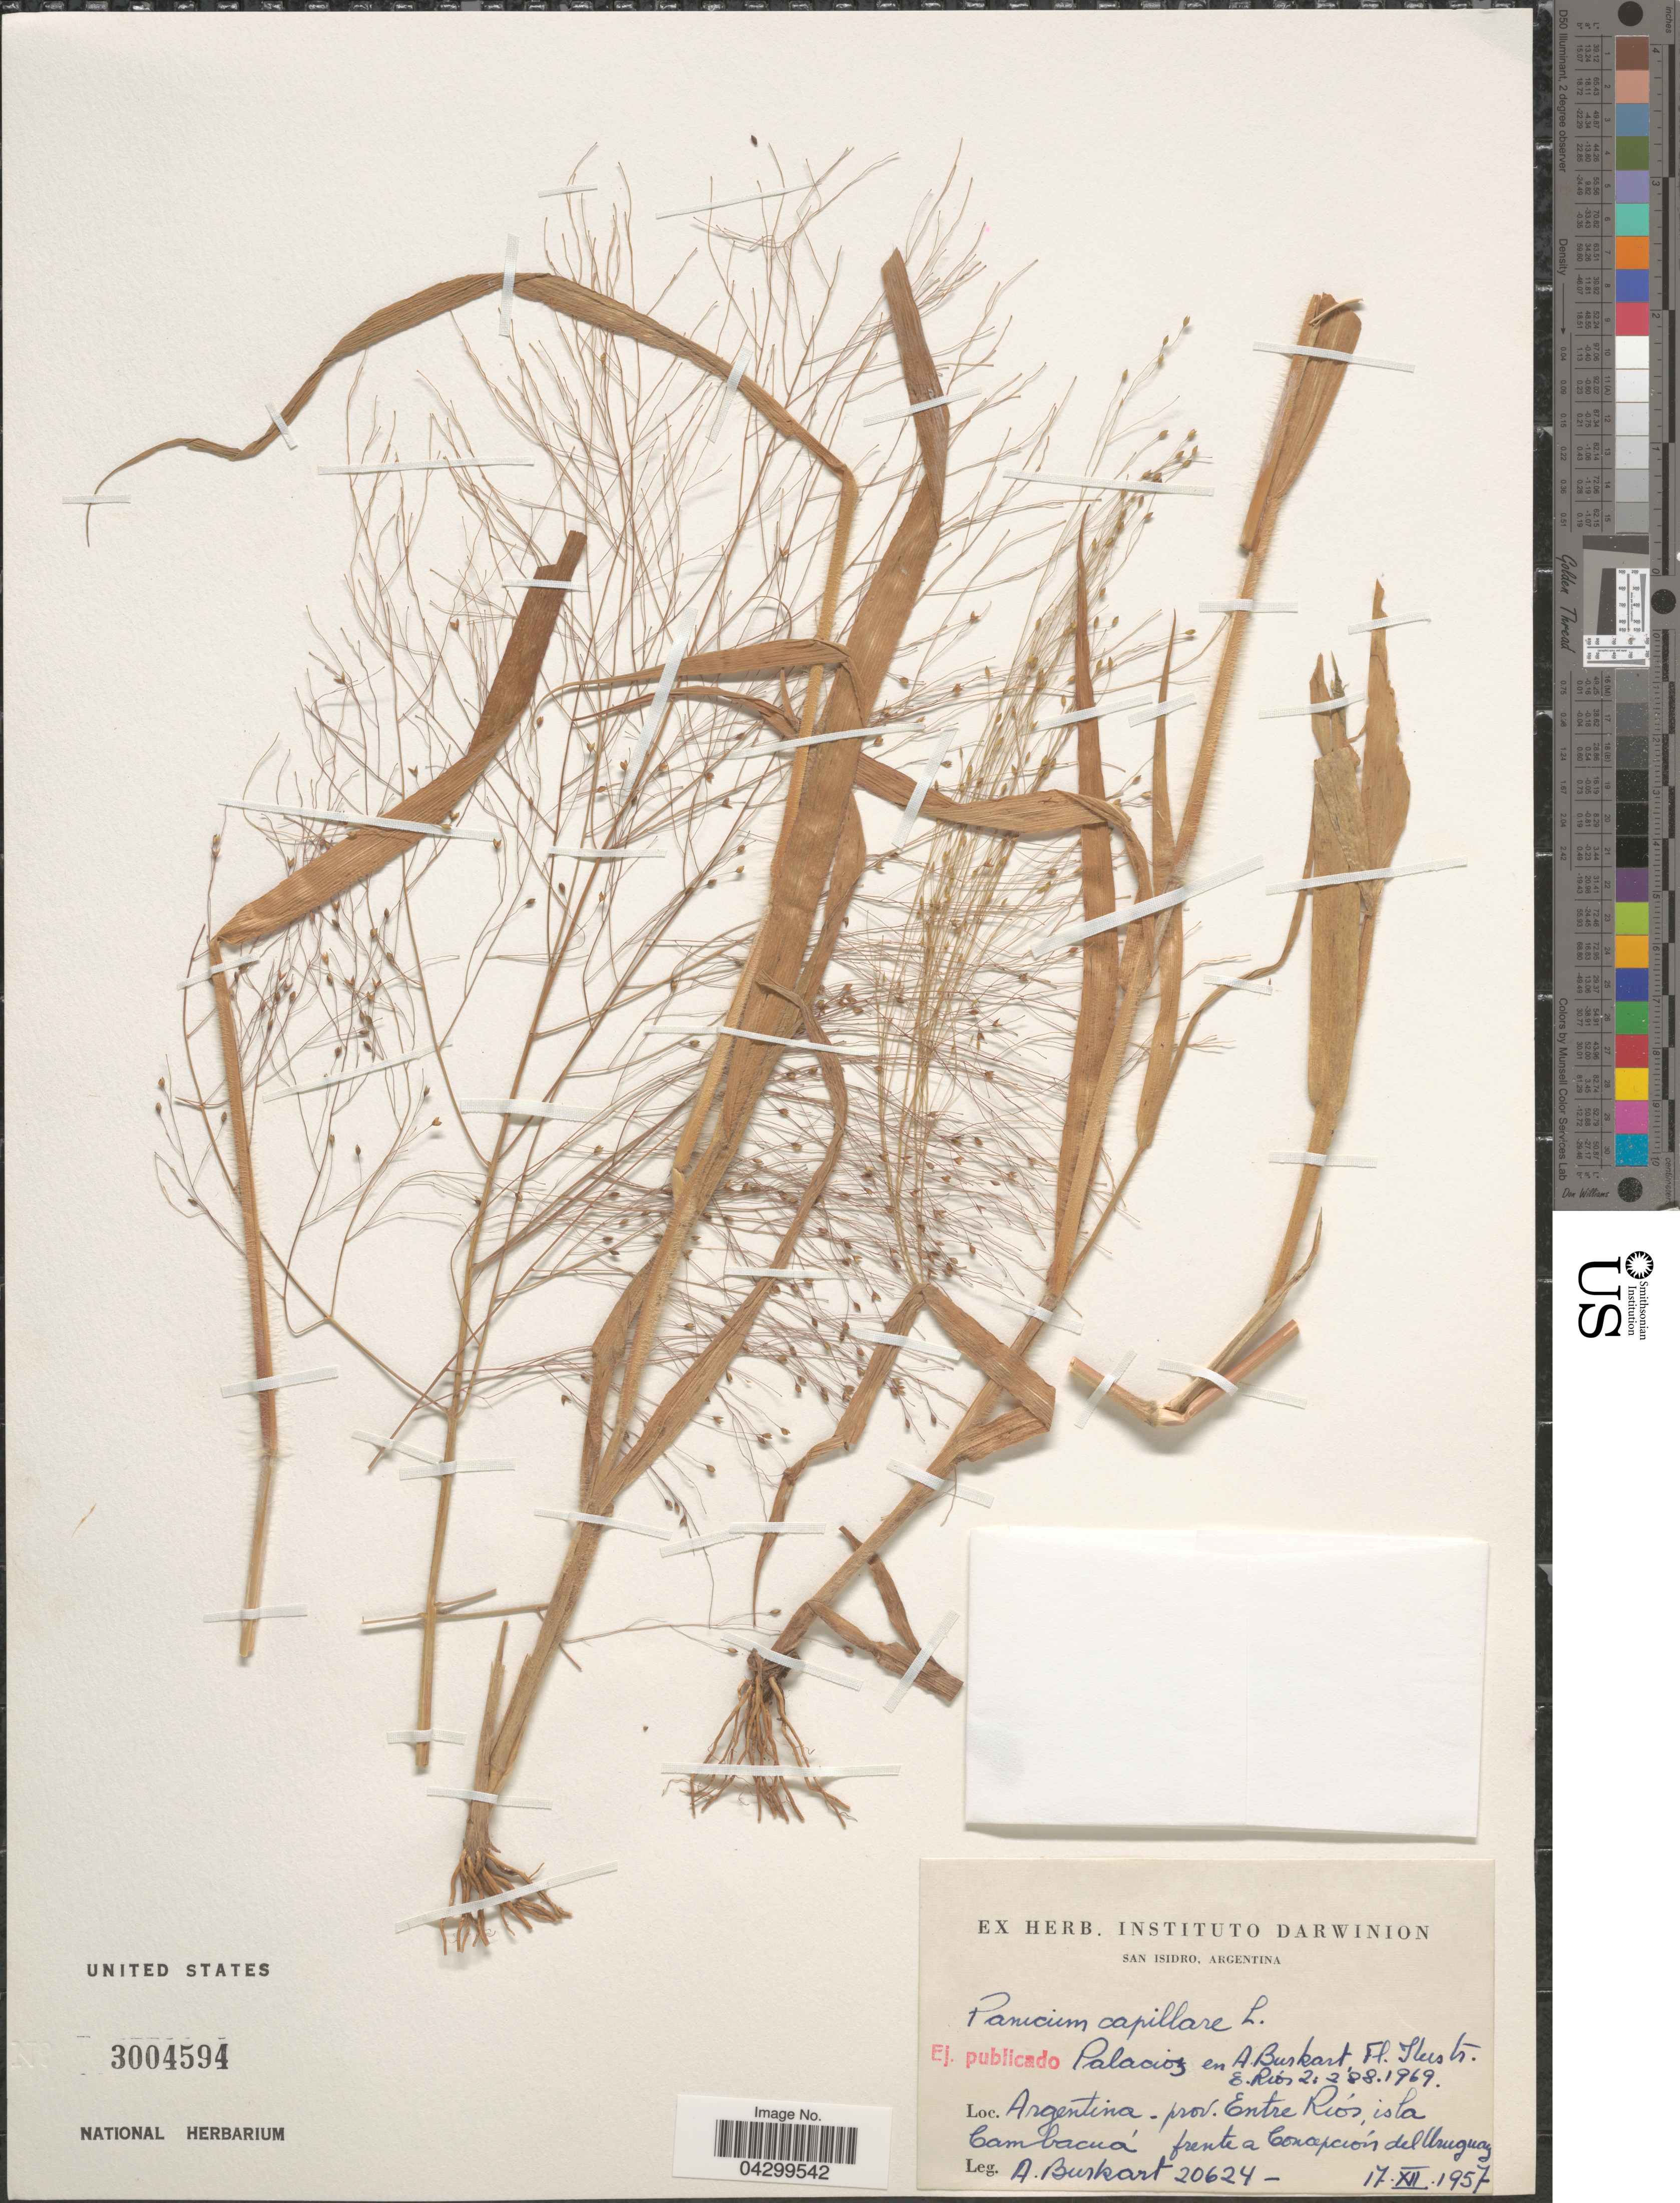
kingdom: Plantae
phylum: Tracheophyta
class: Liliopsida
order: Poales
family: Poaceae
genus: Panicum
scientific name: Panicum capillare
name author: L.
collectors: A. E. Burkart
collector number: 20624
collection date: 1956-12-17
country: Argentina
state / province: Entre Rios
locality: Isla Cambacuá frente a Concepción del Uruguay.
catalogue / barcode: US 3004594